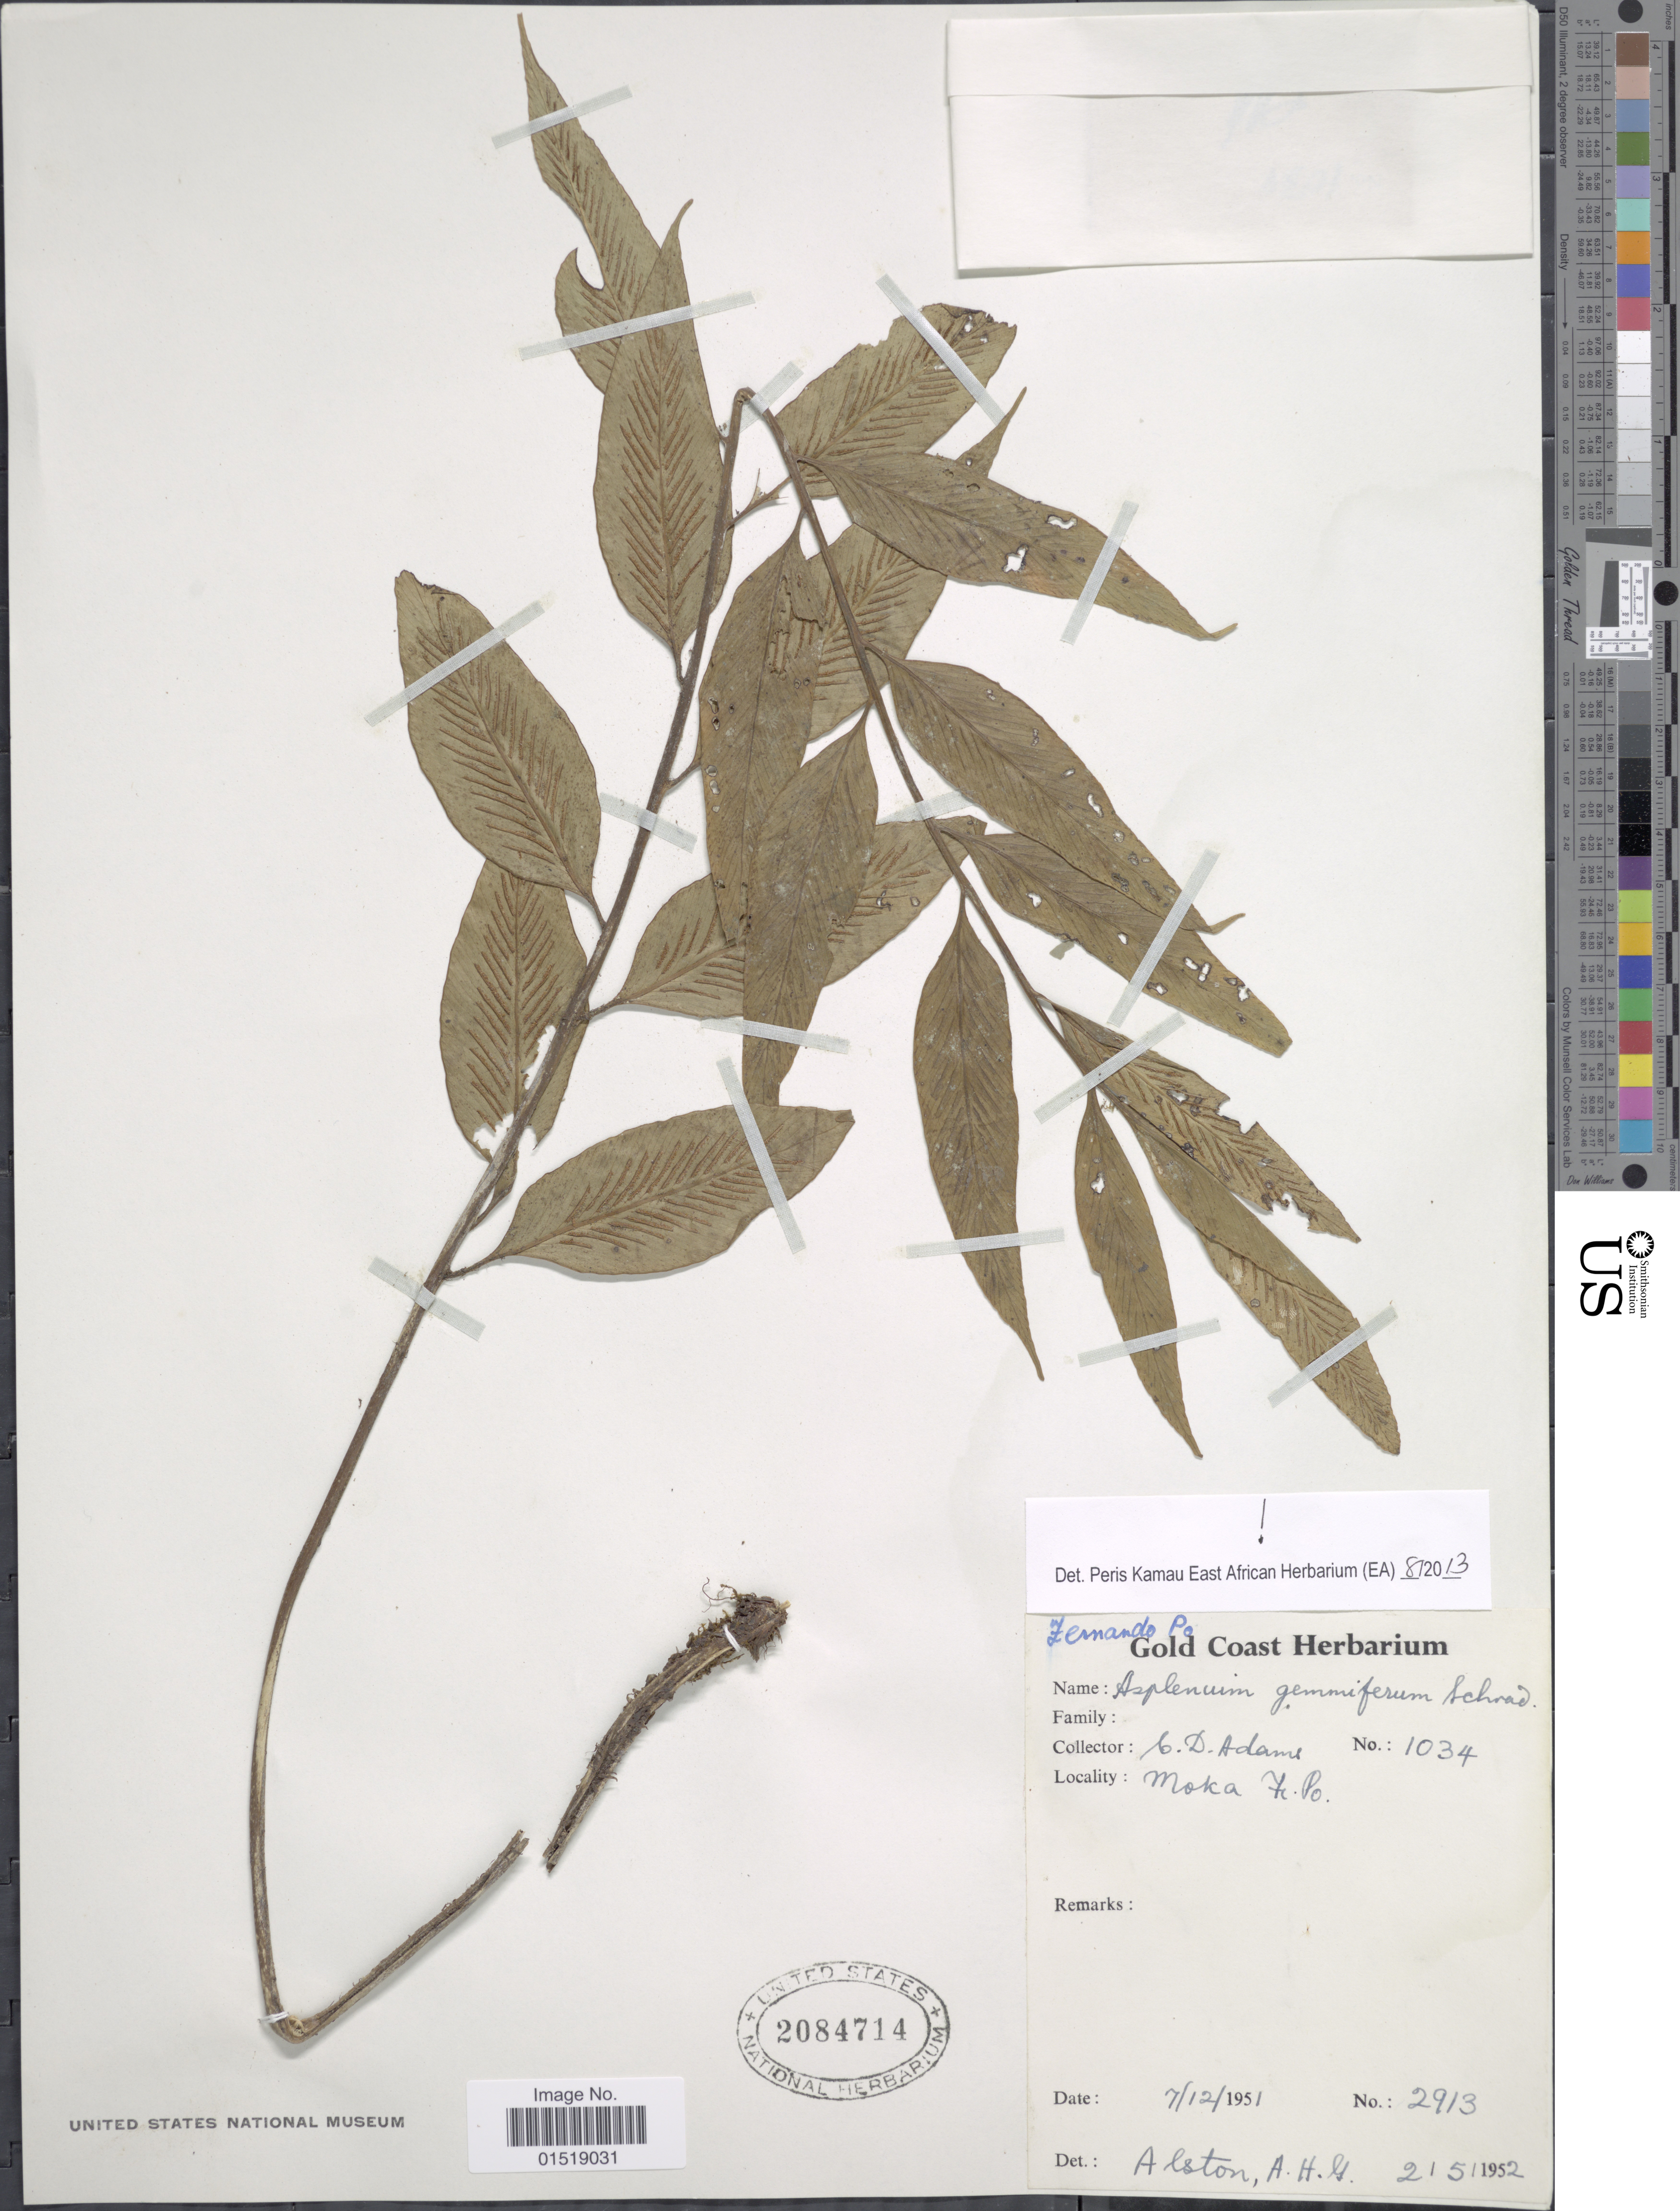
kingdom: Plantae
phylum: Tracheophyta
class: Polypodiopsida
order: Polypodiales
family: Aspleniaceae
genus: Asplenium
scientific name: Asplenium gemmiferum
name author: Schrad.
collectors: C. D. Adams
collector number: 1034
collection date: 1951-12-07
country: Ghana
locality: Moka Fr. Po.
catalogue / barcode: US 2084714